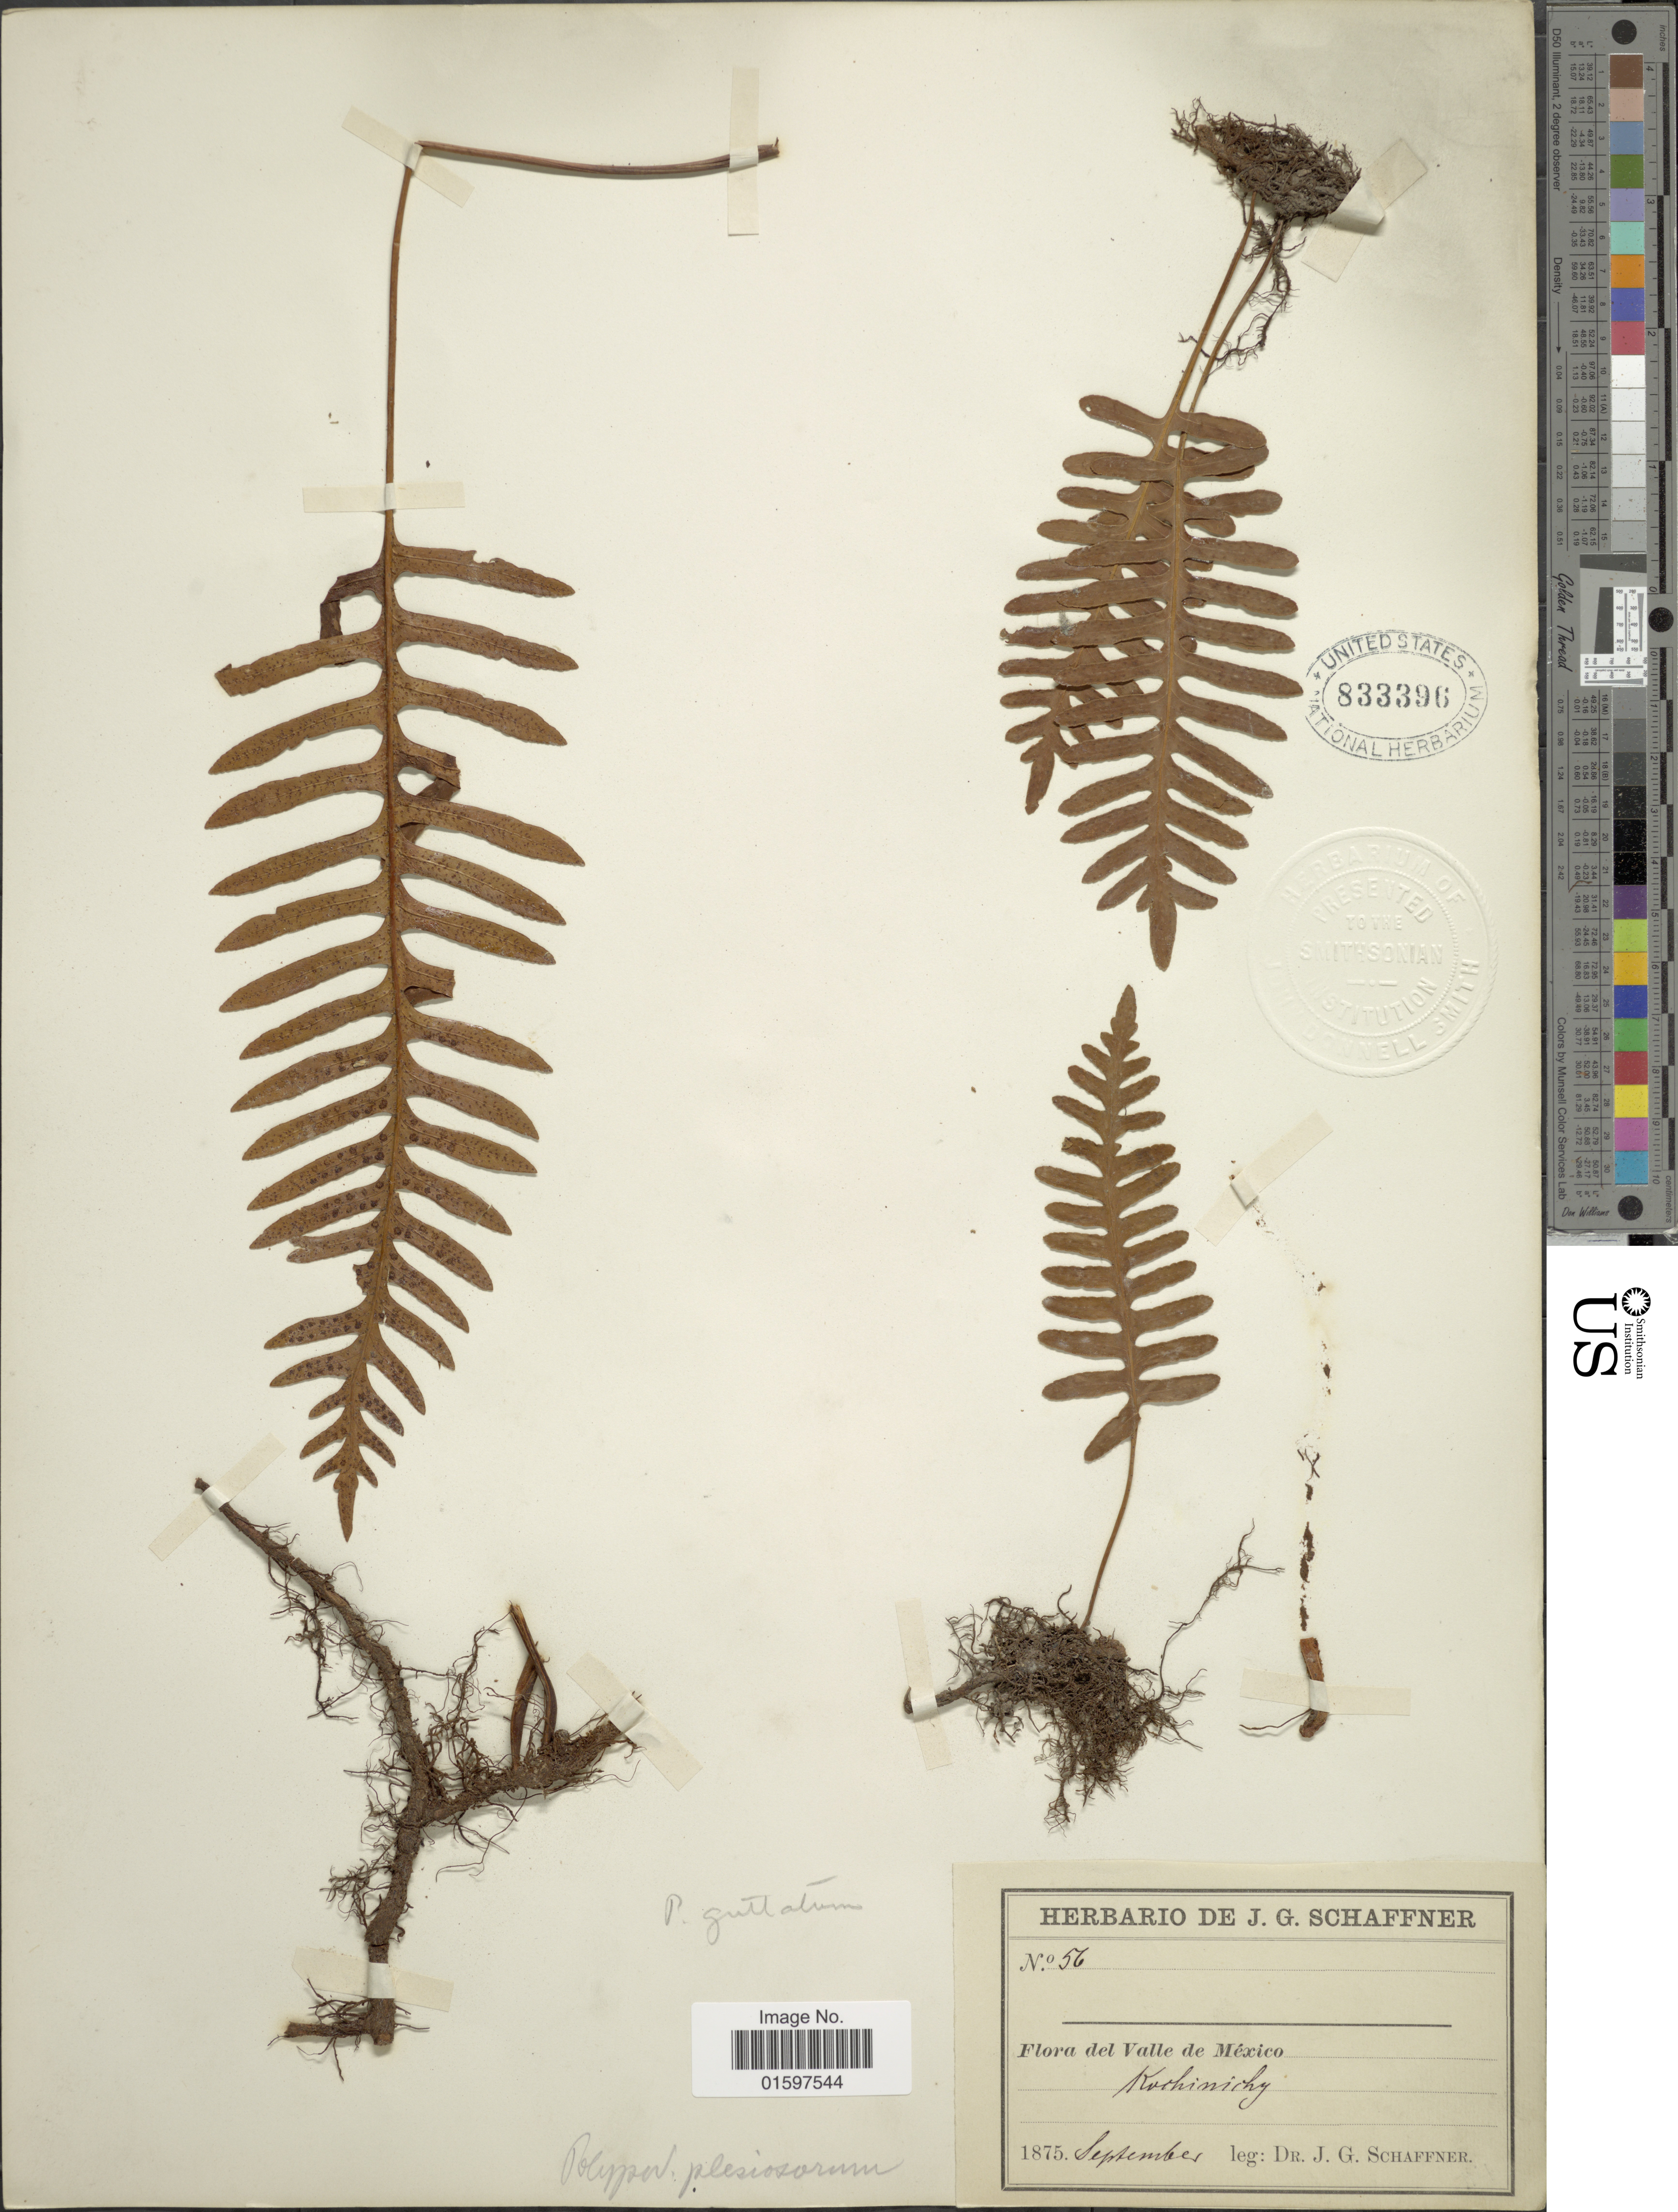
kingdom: Plantae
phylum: Tracheophyta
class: Polypodiopsida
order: Polypodiales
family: Polypodiaceae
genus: Pleopeltis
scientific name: Pleopeltis guttata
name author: (Maxon) E.G. Andrews & Windham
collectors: J. G. Schaffner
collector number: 56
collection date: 1875-09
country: Mexico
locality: Del valle de México, Kochimichy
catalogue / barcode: US 833396